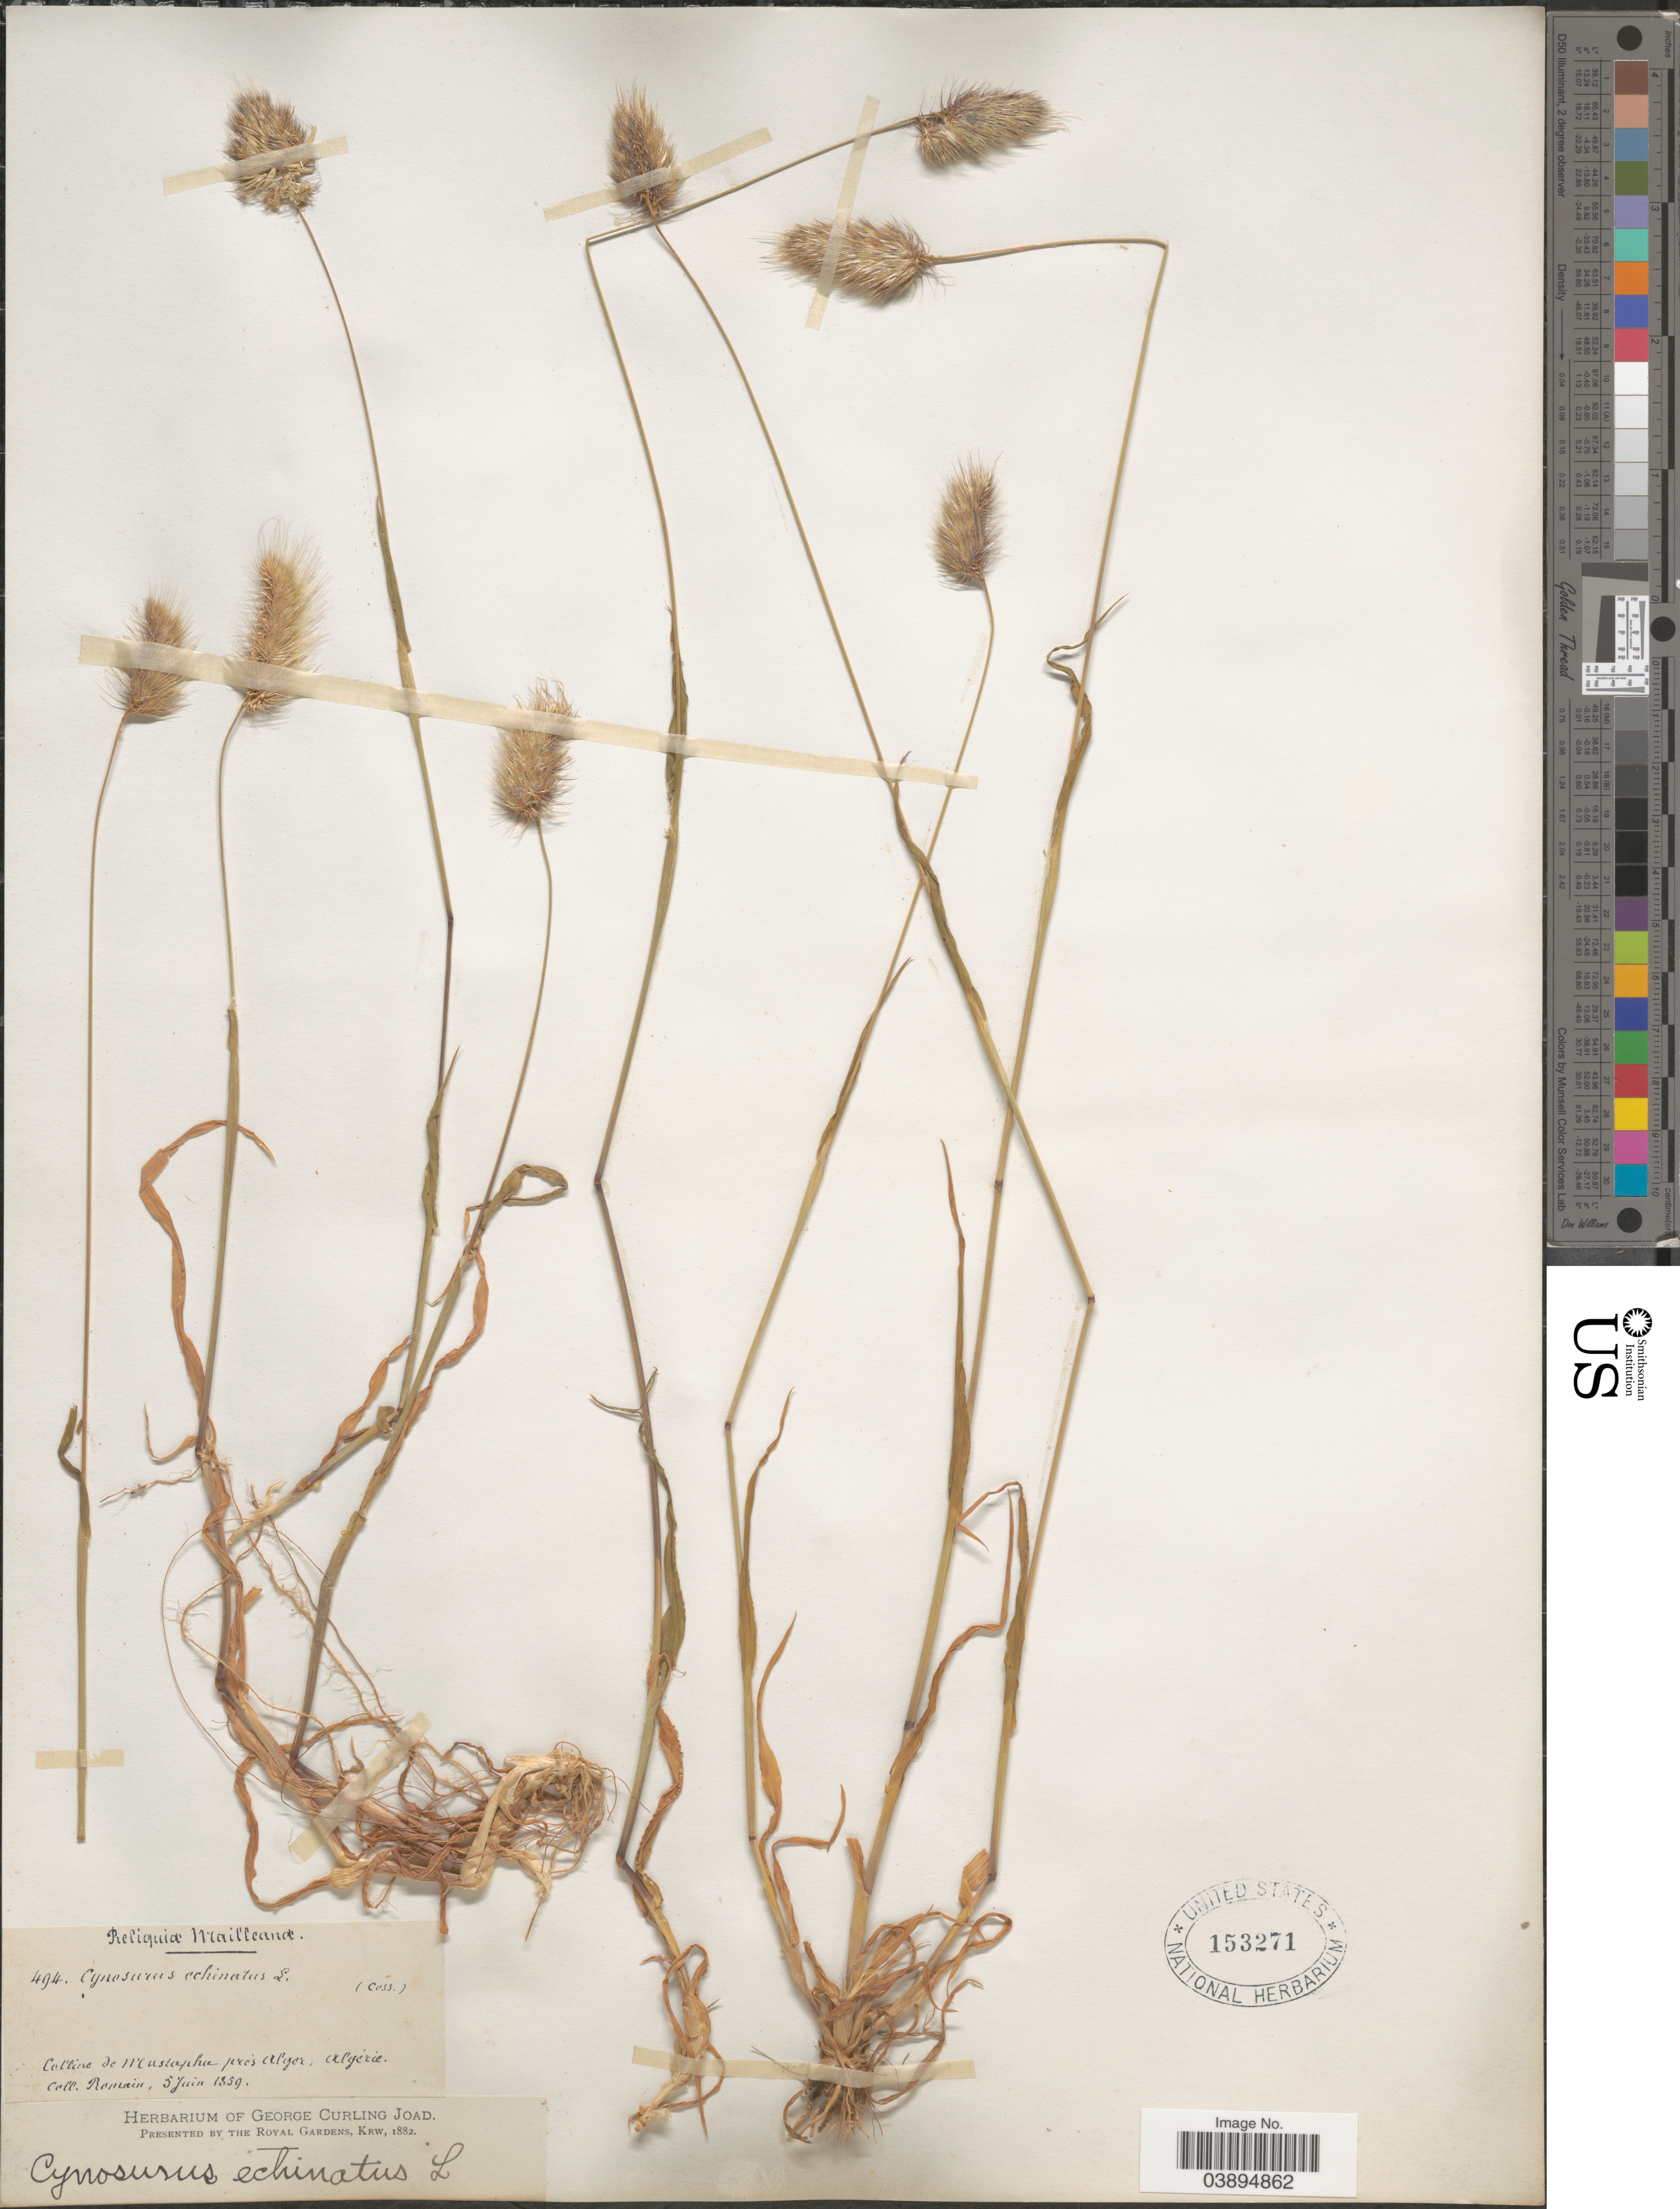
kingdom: Plantae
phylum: Tracheophyta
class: Liliopsida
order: Poales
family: Poaceae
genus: Cynosurus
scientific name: Cynosurus echinatus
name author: L.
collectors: Romain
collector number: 494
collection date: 1859-06-05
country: Algeria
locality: Colline deMustapha près Alger.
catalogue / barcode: US 153271